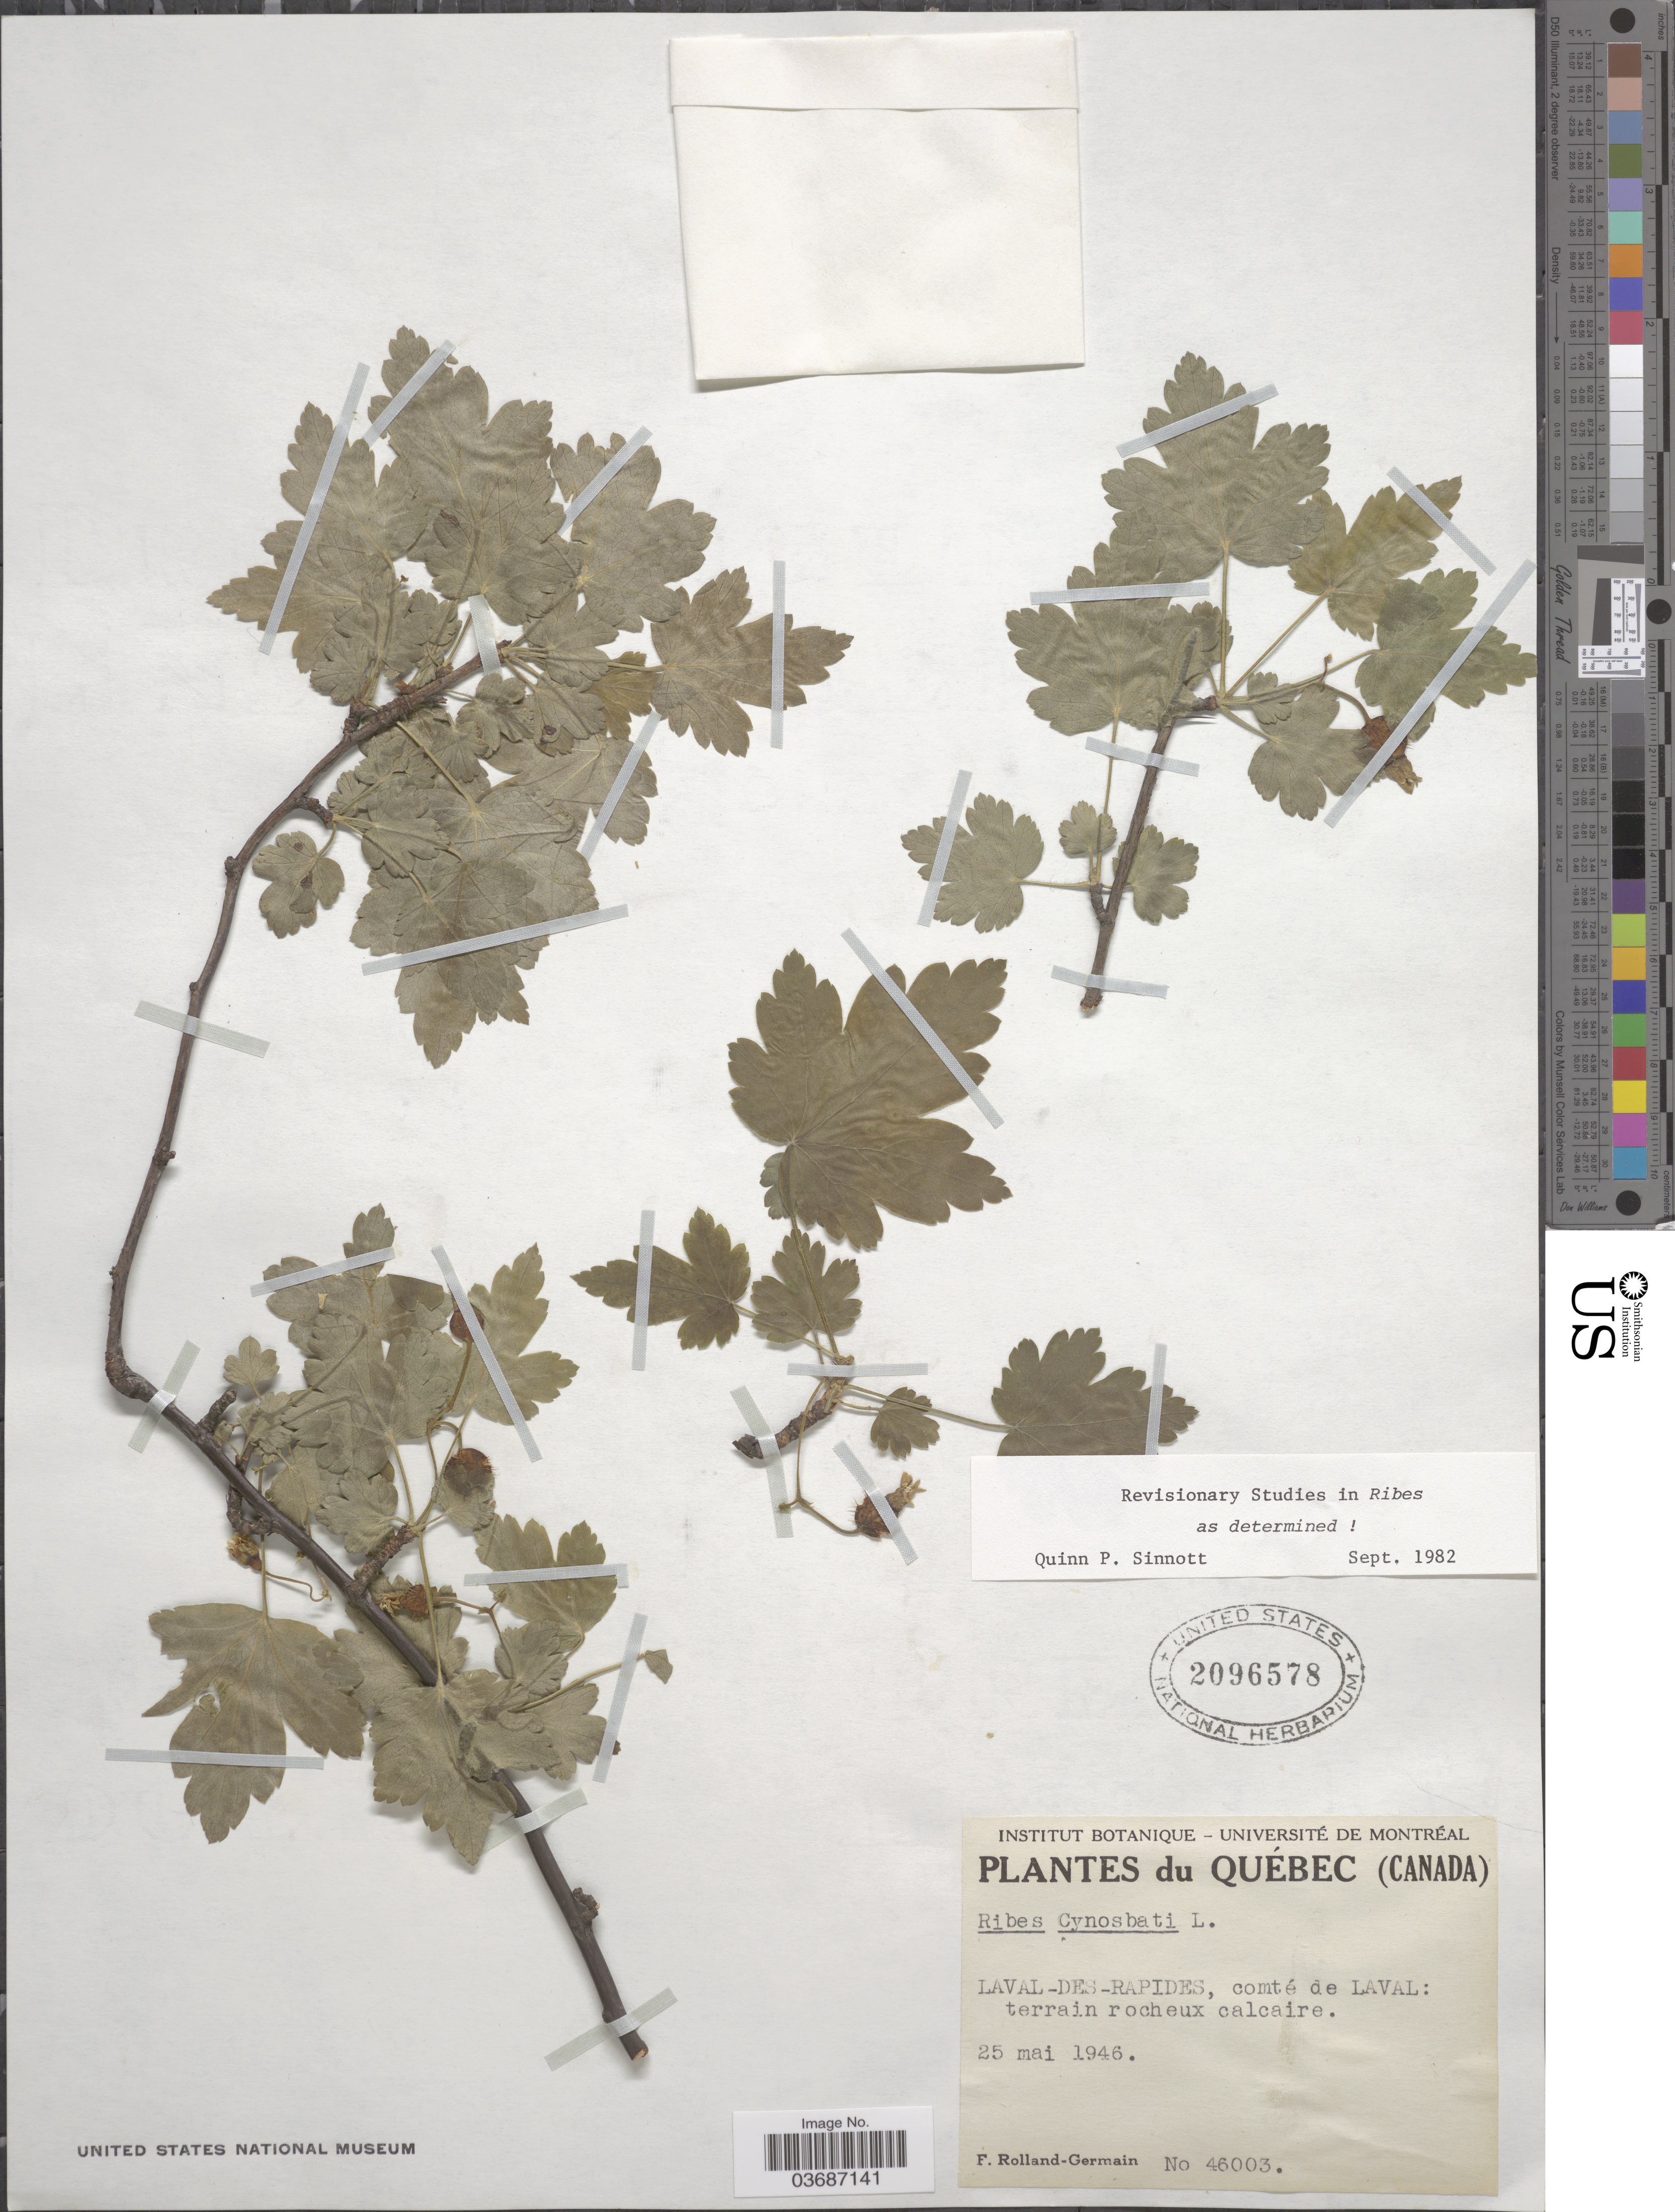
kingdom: Plantae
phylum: Tracheophyta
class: Magnoliopsida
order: Saxifragales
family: Grossulariaceae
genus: Ribes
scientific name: Ribes cynosbati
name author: L.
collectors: Rolland-Germain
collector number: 46003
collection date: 1946-05-25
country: Canada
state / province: Quebec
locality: LAVAL-DES-RAPIDES, comté de LAVAL: terrain rocheux calcaire.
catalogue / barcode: US 2096578